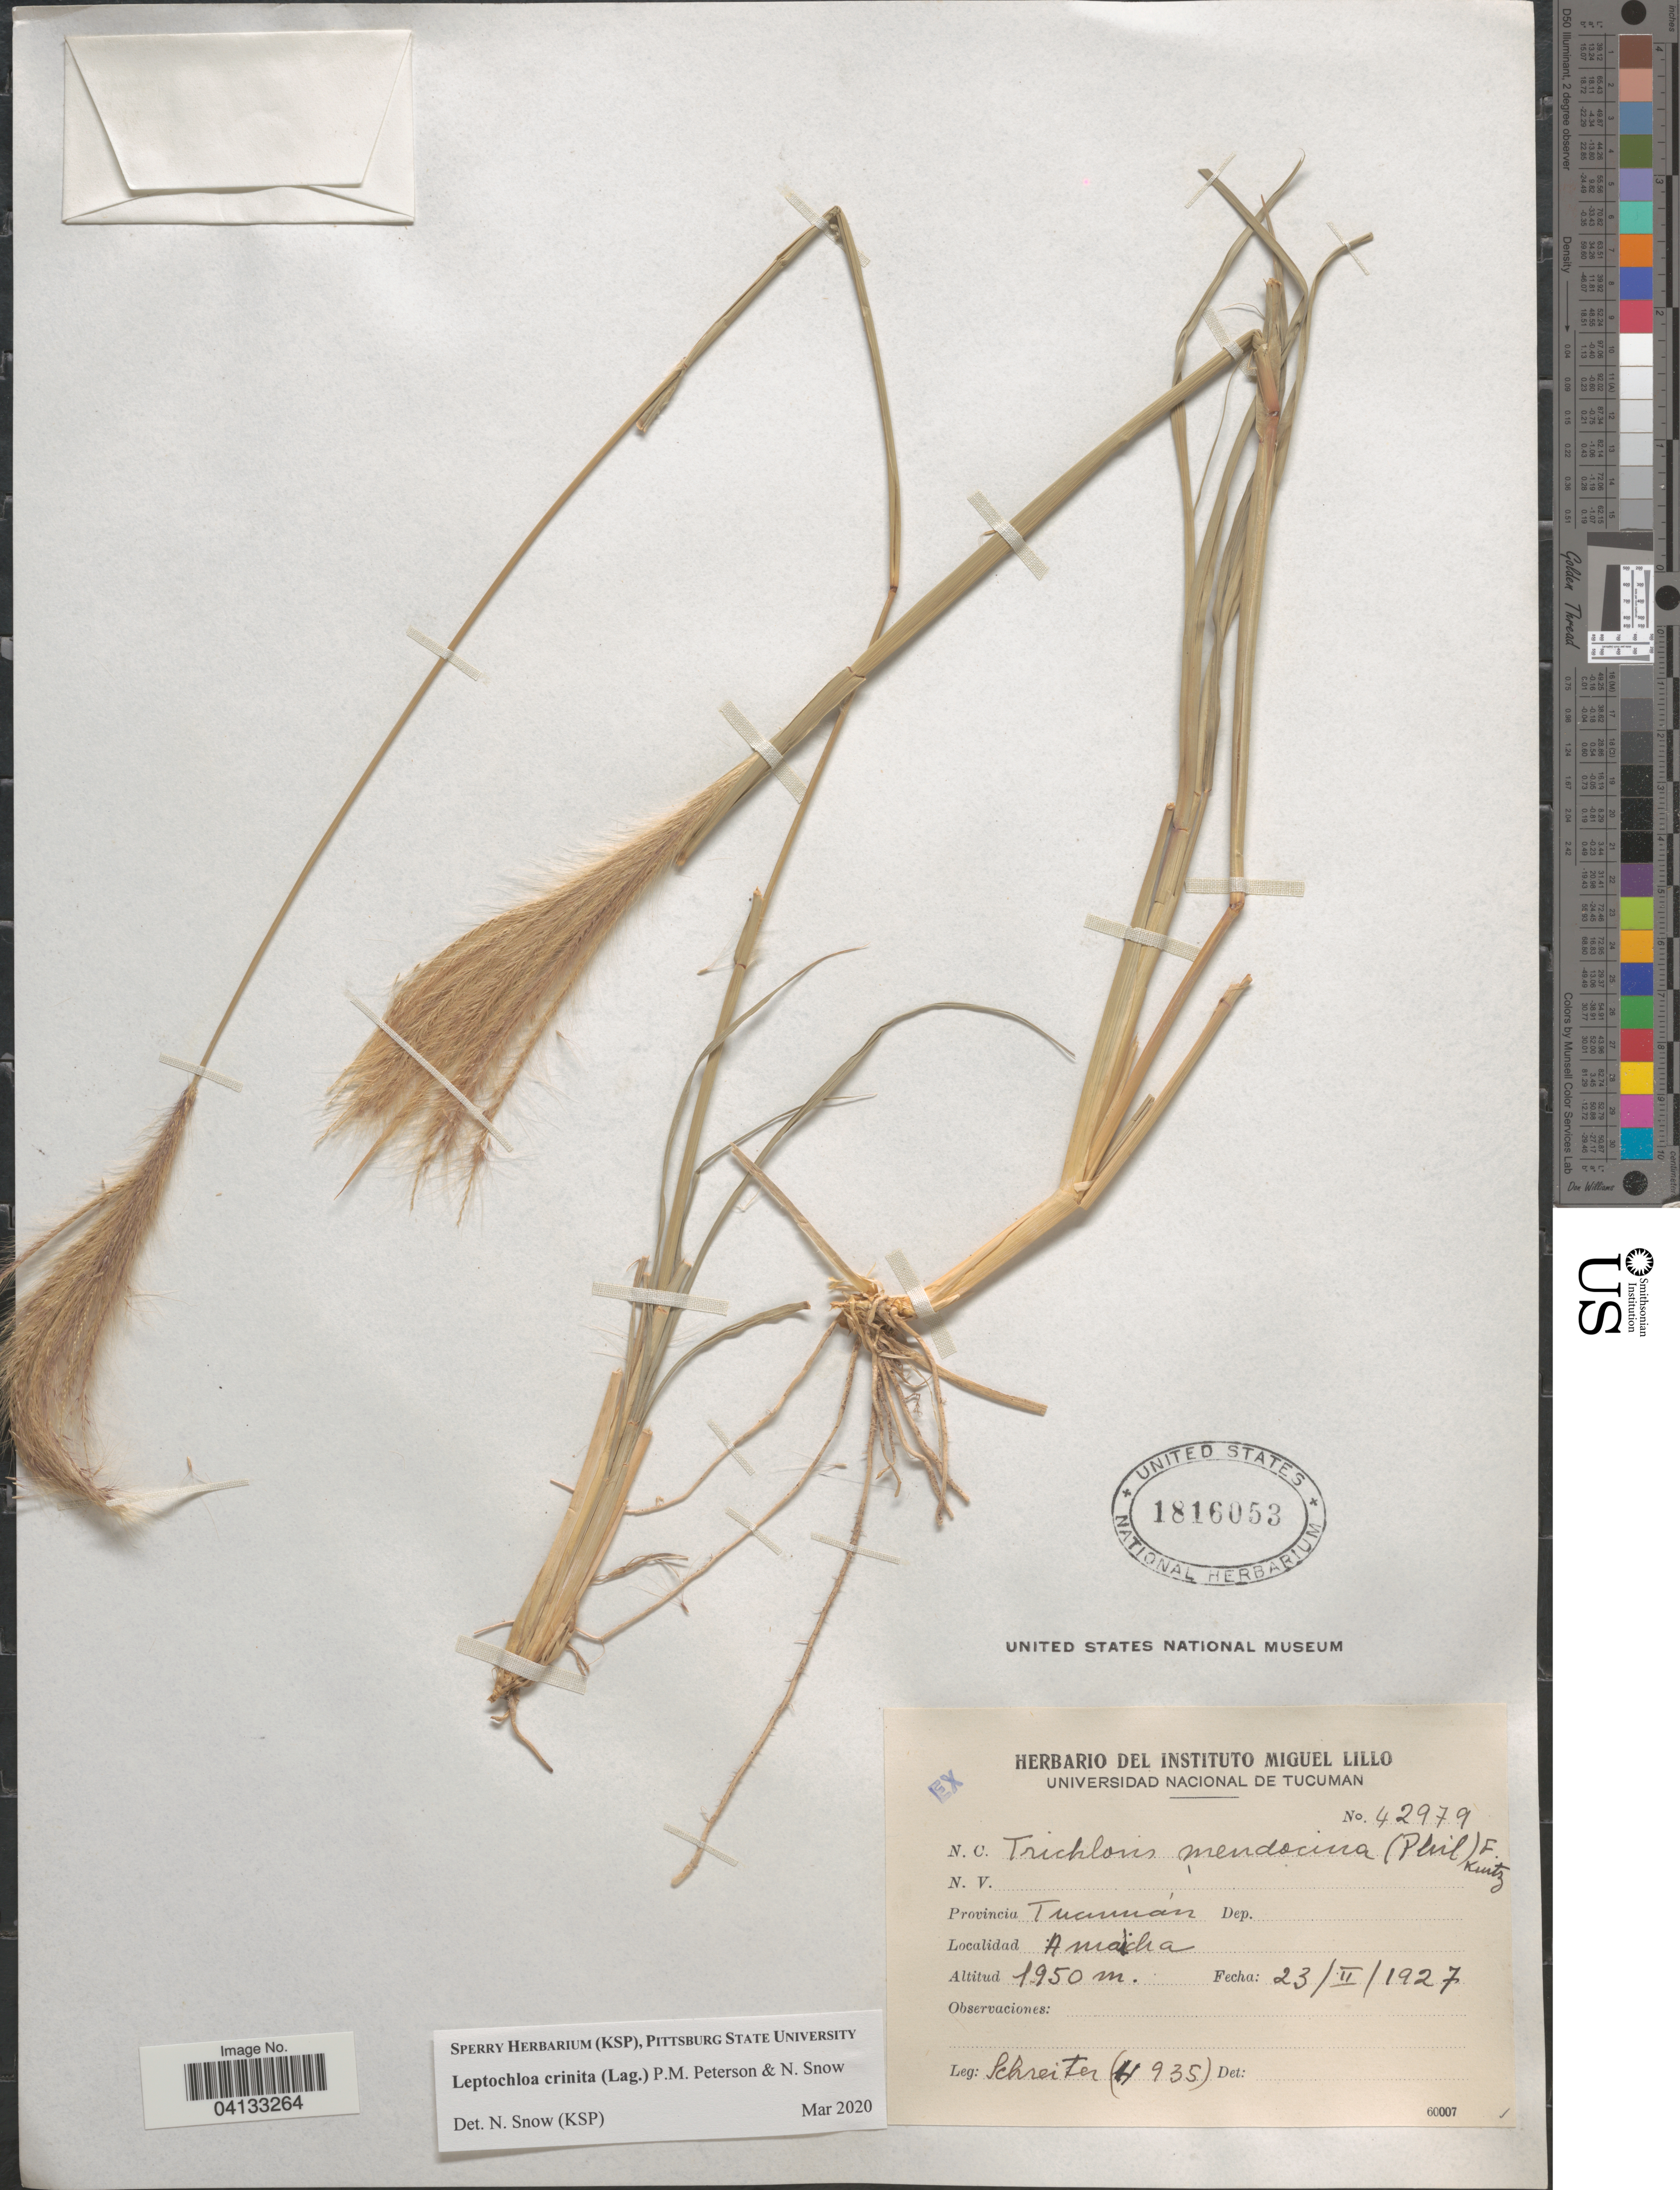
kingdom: Plantae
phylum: Tracheophyta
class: Liliopsida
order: Poales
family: Poaceae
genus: Leptochloa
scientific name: Leptochloa crinita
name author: (Lag.) P.M. Peterson & N. Snow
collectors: -. Schreiter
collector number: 4935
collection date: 1927-02-23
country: Argentina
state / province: Tucuman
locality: Amaicha.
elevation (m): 1950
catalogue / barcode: US 1816053